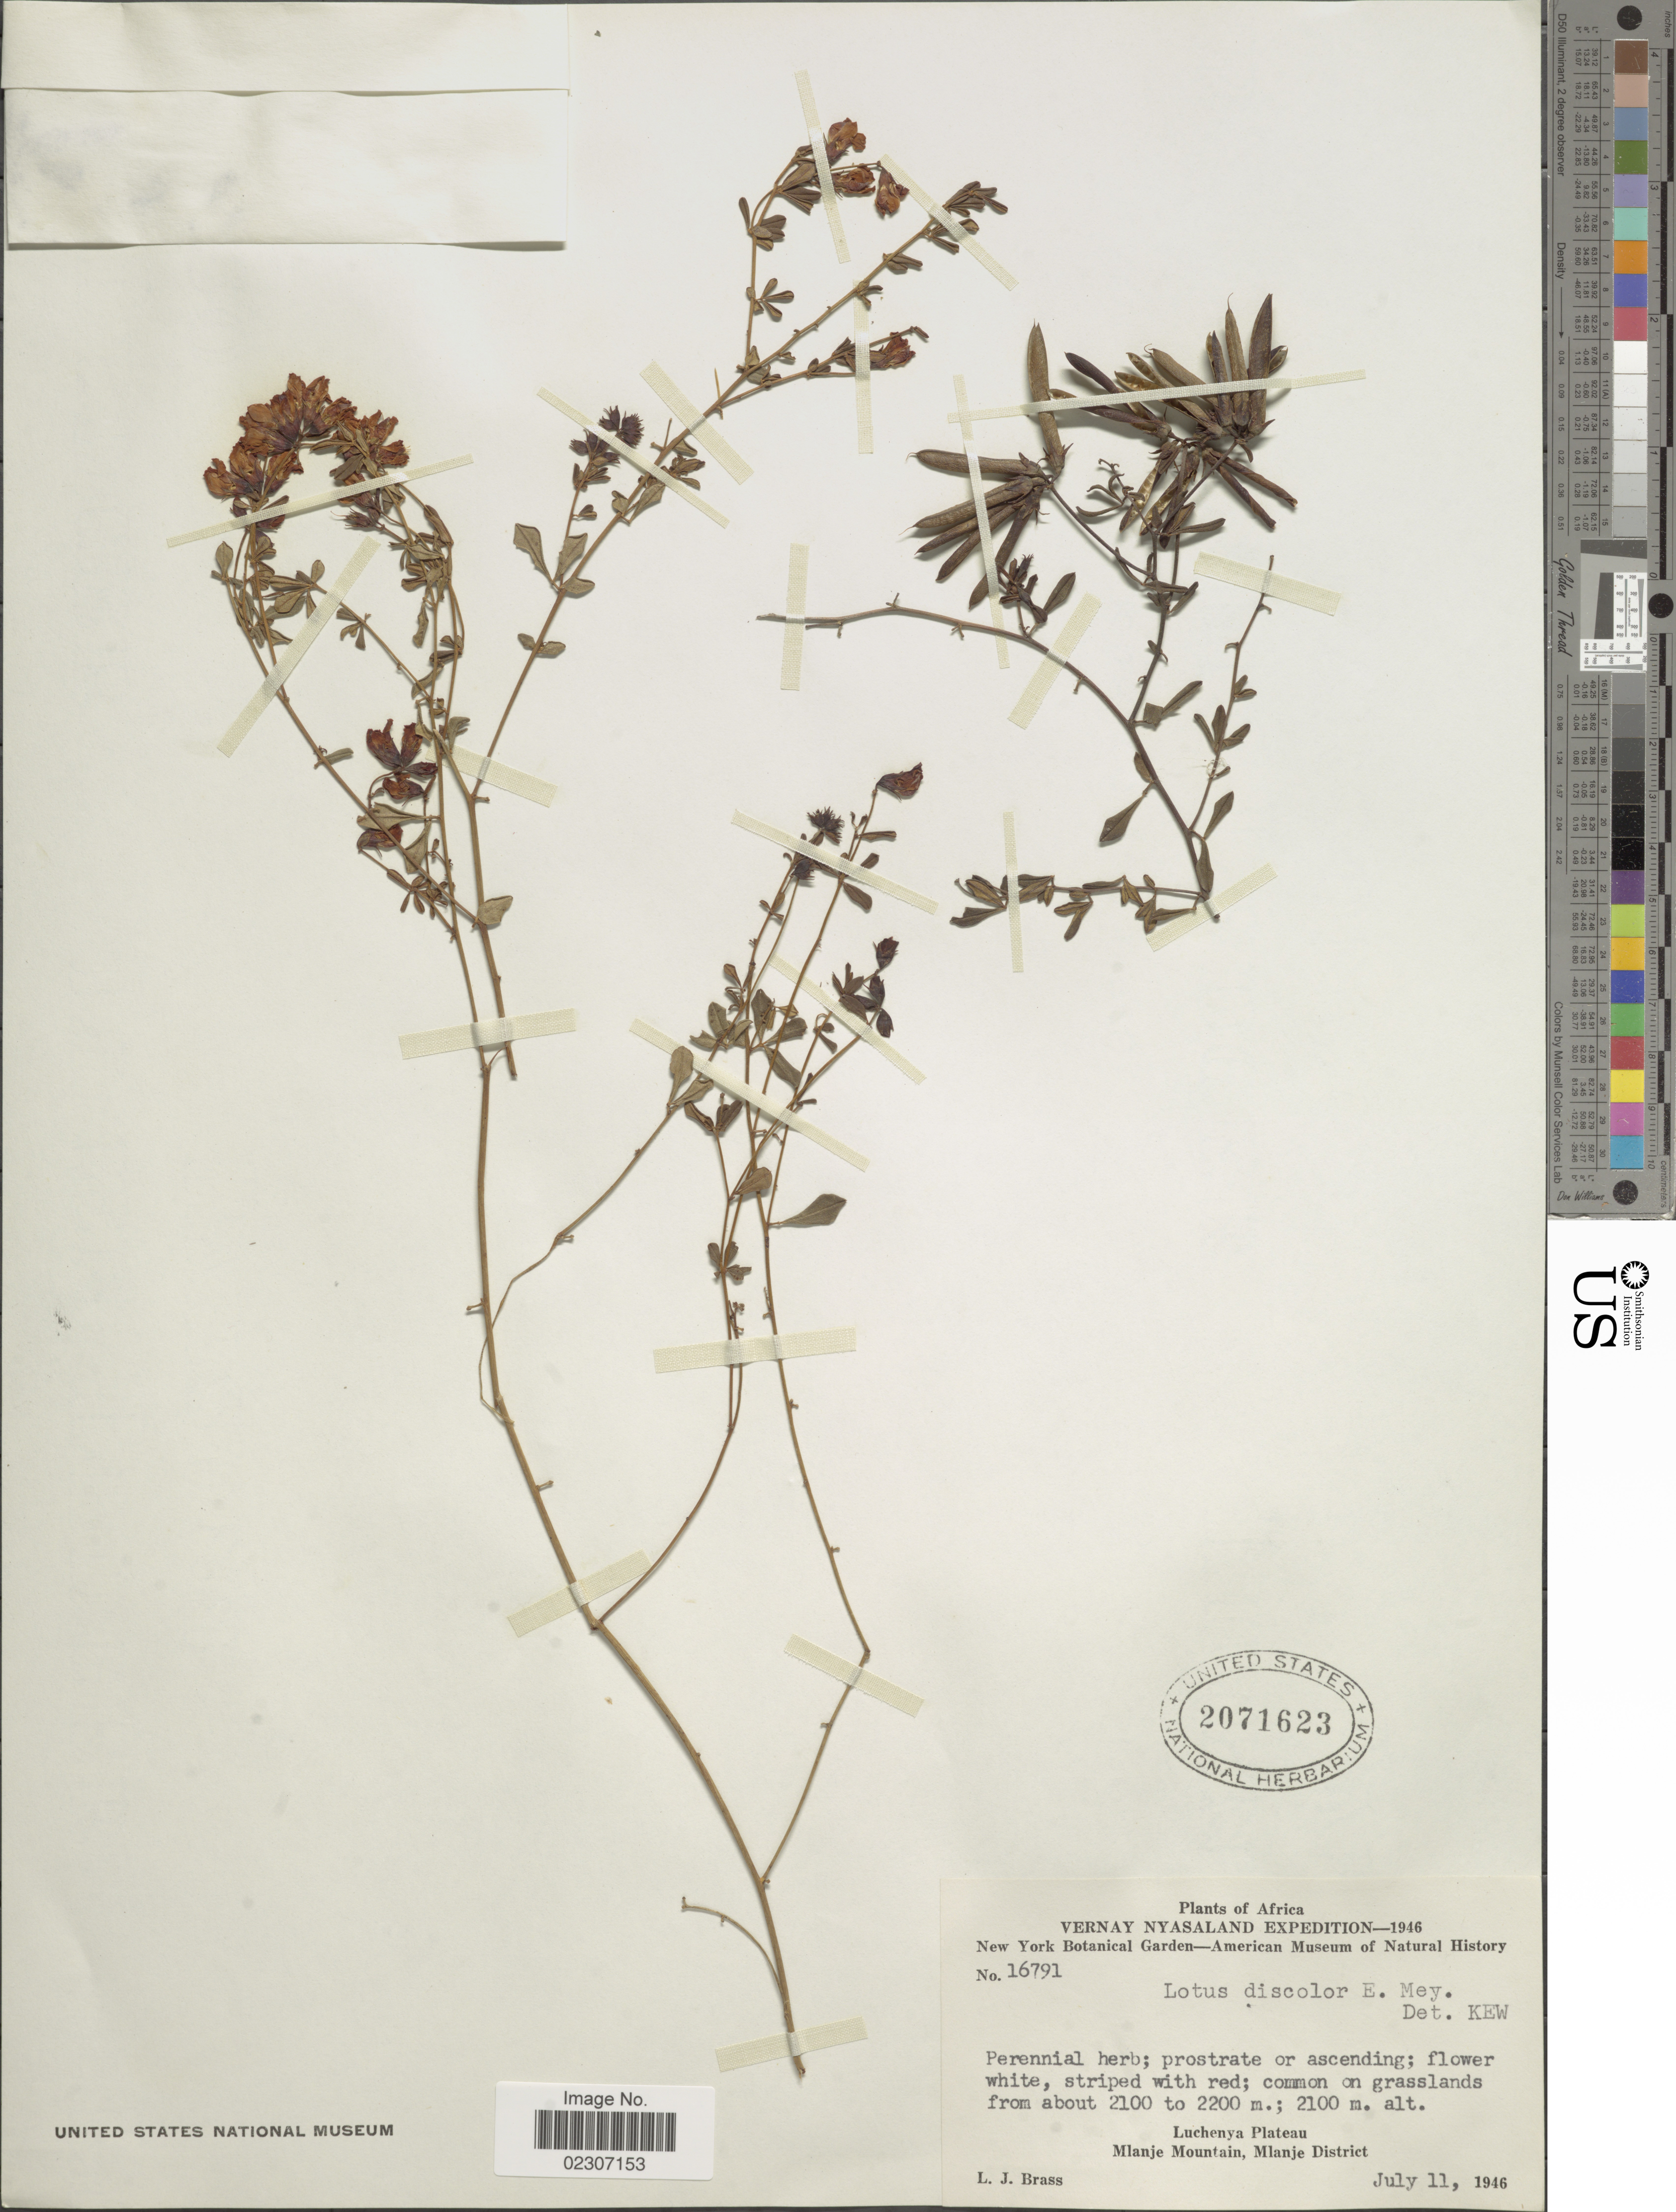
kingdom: Plantae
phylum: Tracheophyta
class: Magnoliopsida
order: Fabales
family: Fabaceae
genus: Lotus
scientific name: Lotus discolor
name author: E. Mey.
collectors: L. J. Brass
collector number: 16791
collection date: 1946-07-11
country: Malawi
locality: Nyasaland. Luchenya Plateau, Mlanje Mountain, Mlanje District.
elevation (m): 2100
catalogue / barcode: US 2071623